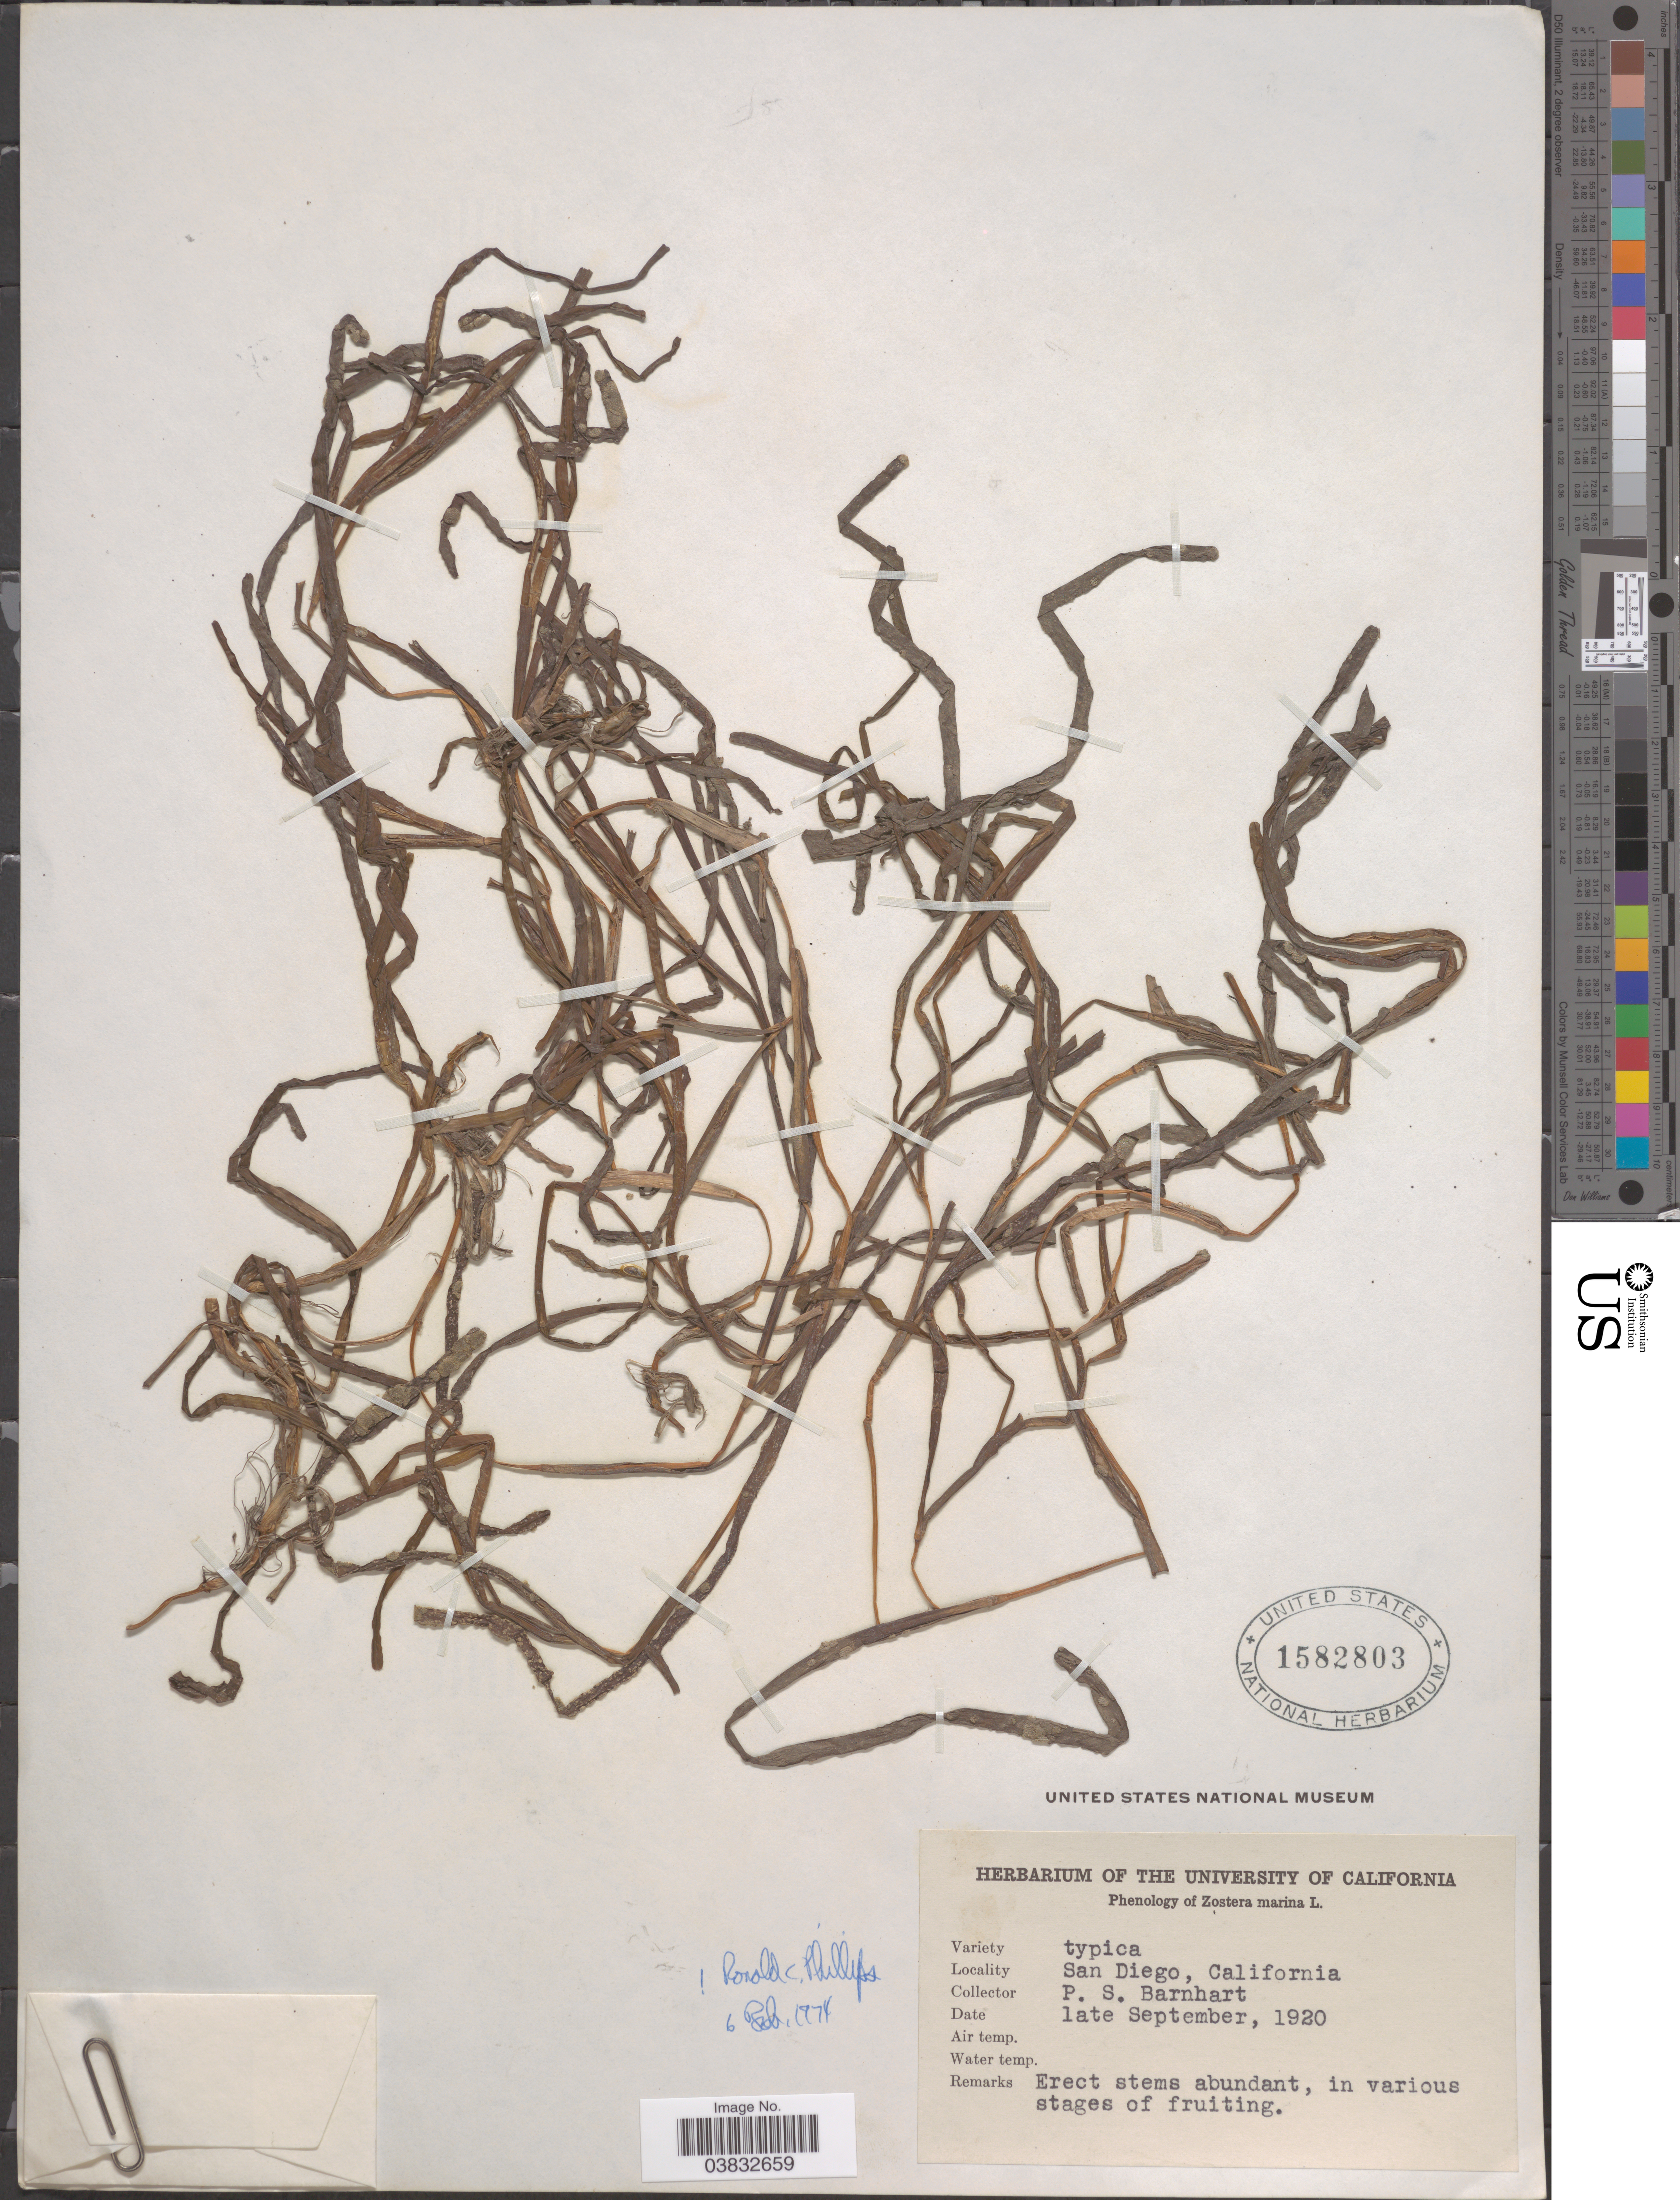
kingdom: Plantae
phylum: Tracheophyta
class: Liliopsida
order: Alismatales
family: Zosteraceae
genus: Zostera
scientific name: Zostera marina var. typica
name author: L.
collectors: P. Barnhart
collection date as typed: late September 1920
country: United States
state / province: California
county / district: San Diego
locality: San Diego.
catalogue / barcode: US 1582803